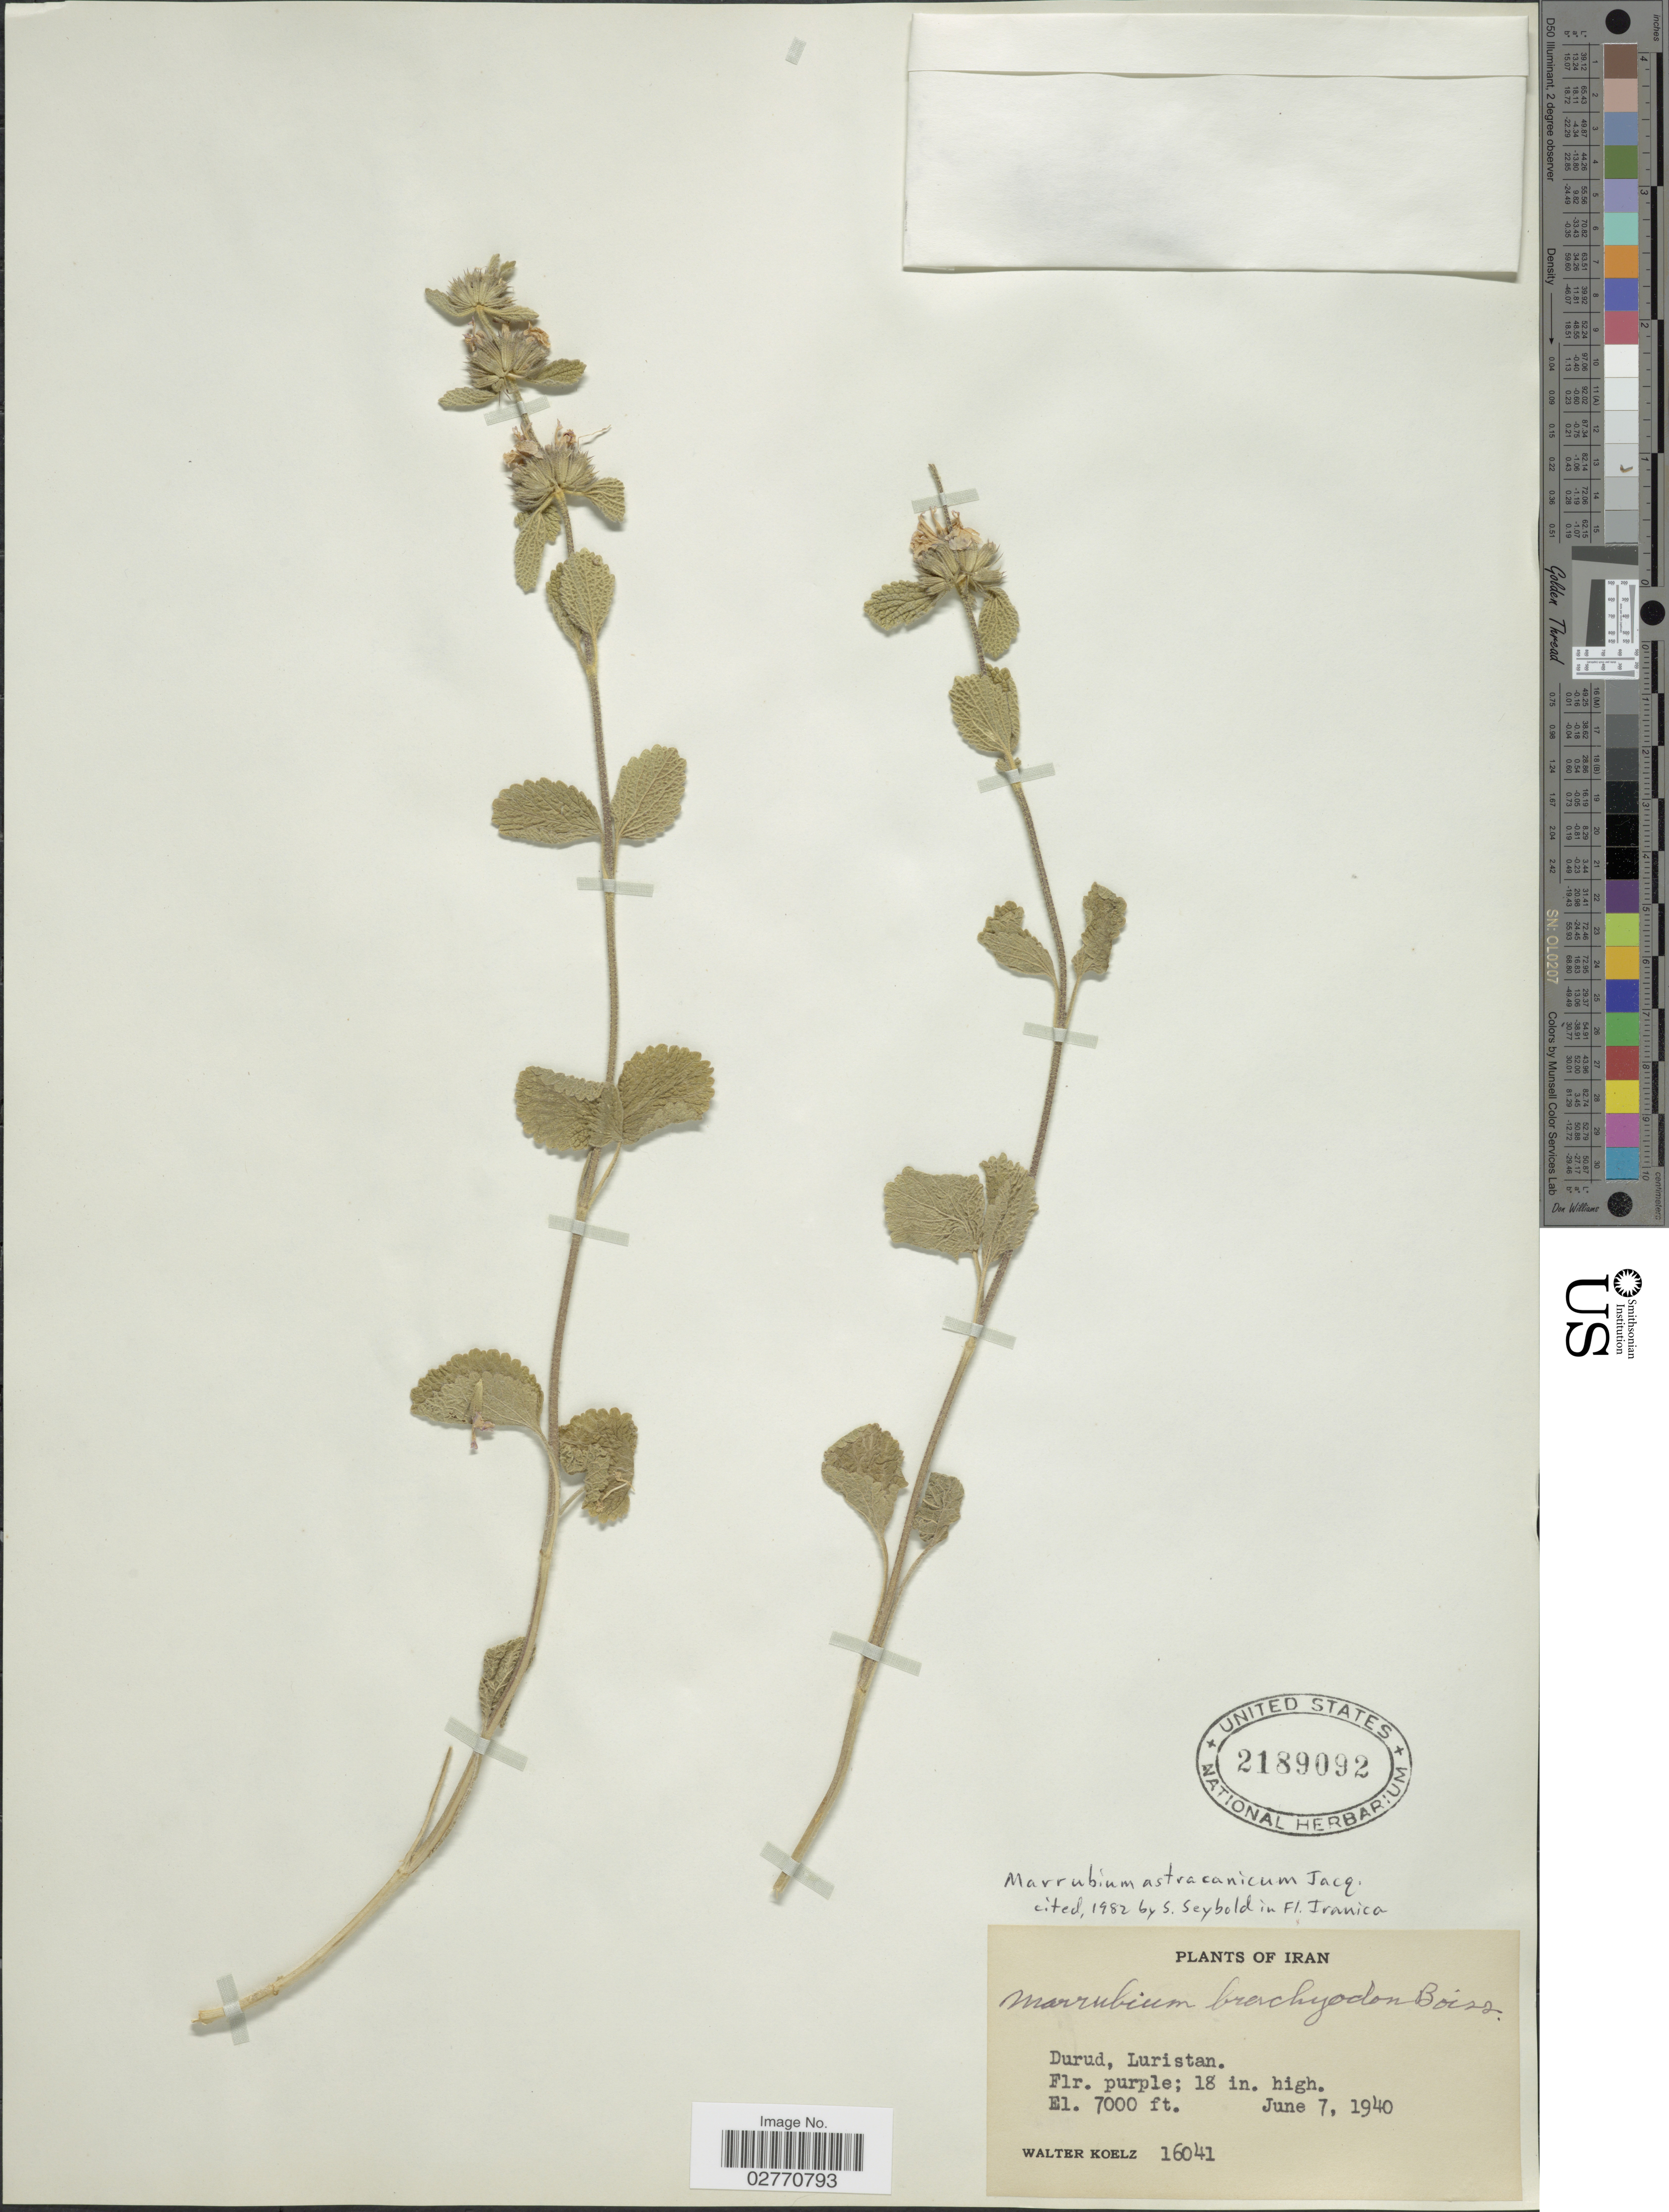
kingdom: Plantae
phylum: Tracheophyta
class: Magnoliopsida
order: Lamiales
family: Lamiaceae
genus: Marrubium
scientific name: Marrubium astracanicum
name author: Jacq.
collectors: W. N. Koelz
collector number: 16041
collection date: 1940-06-07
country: Iran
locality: Durud, Luristan.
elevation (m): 2134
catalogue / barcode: US 2189092